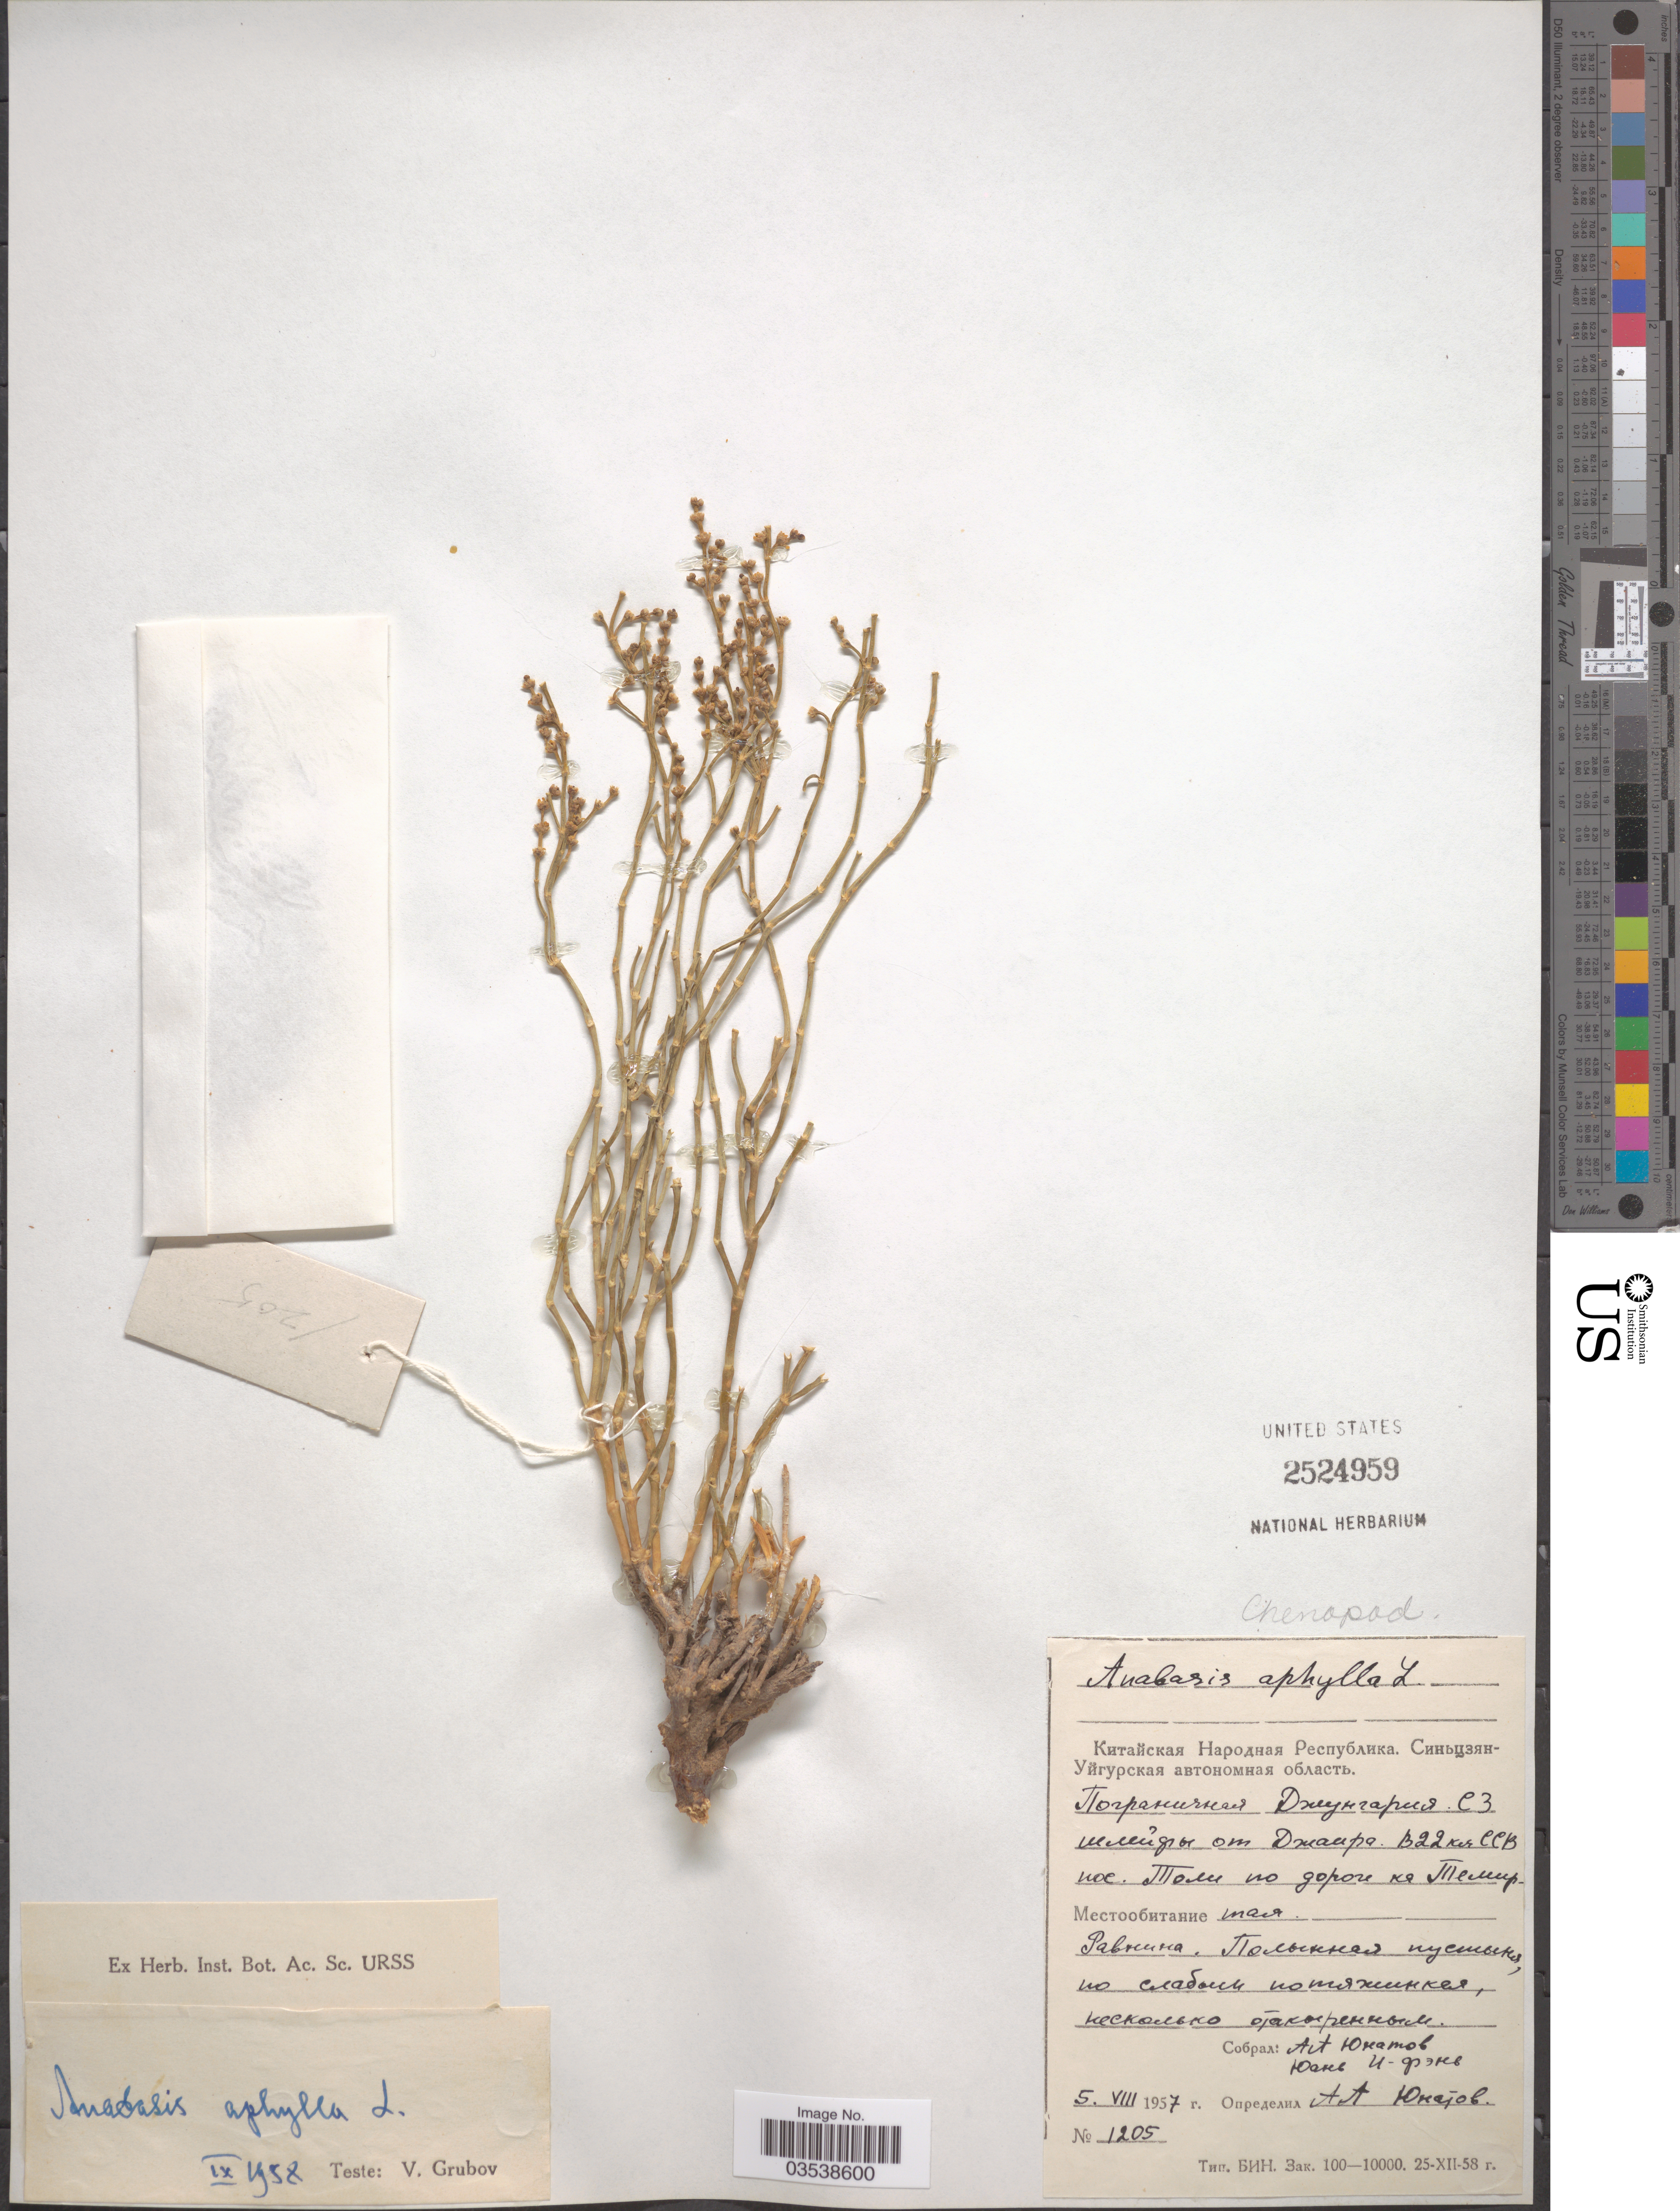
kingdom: Plantae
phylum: Tracheophyta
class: Magnoliopsida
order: Caryophyllales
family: Amaranthaceae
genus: Anabasis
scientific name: Anabasis aphylla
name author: L.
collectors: A. Unatov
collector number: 1205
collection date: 1957-08-05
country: China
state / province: Xinjiang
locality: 22 km NNE of Toli on road to Temir.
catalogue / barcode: US 2524959